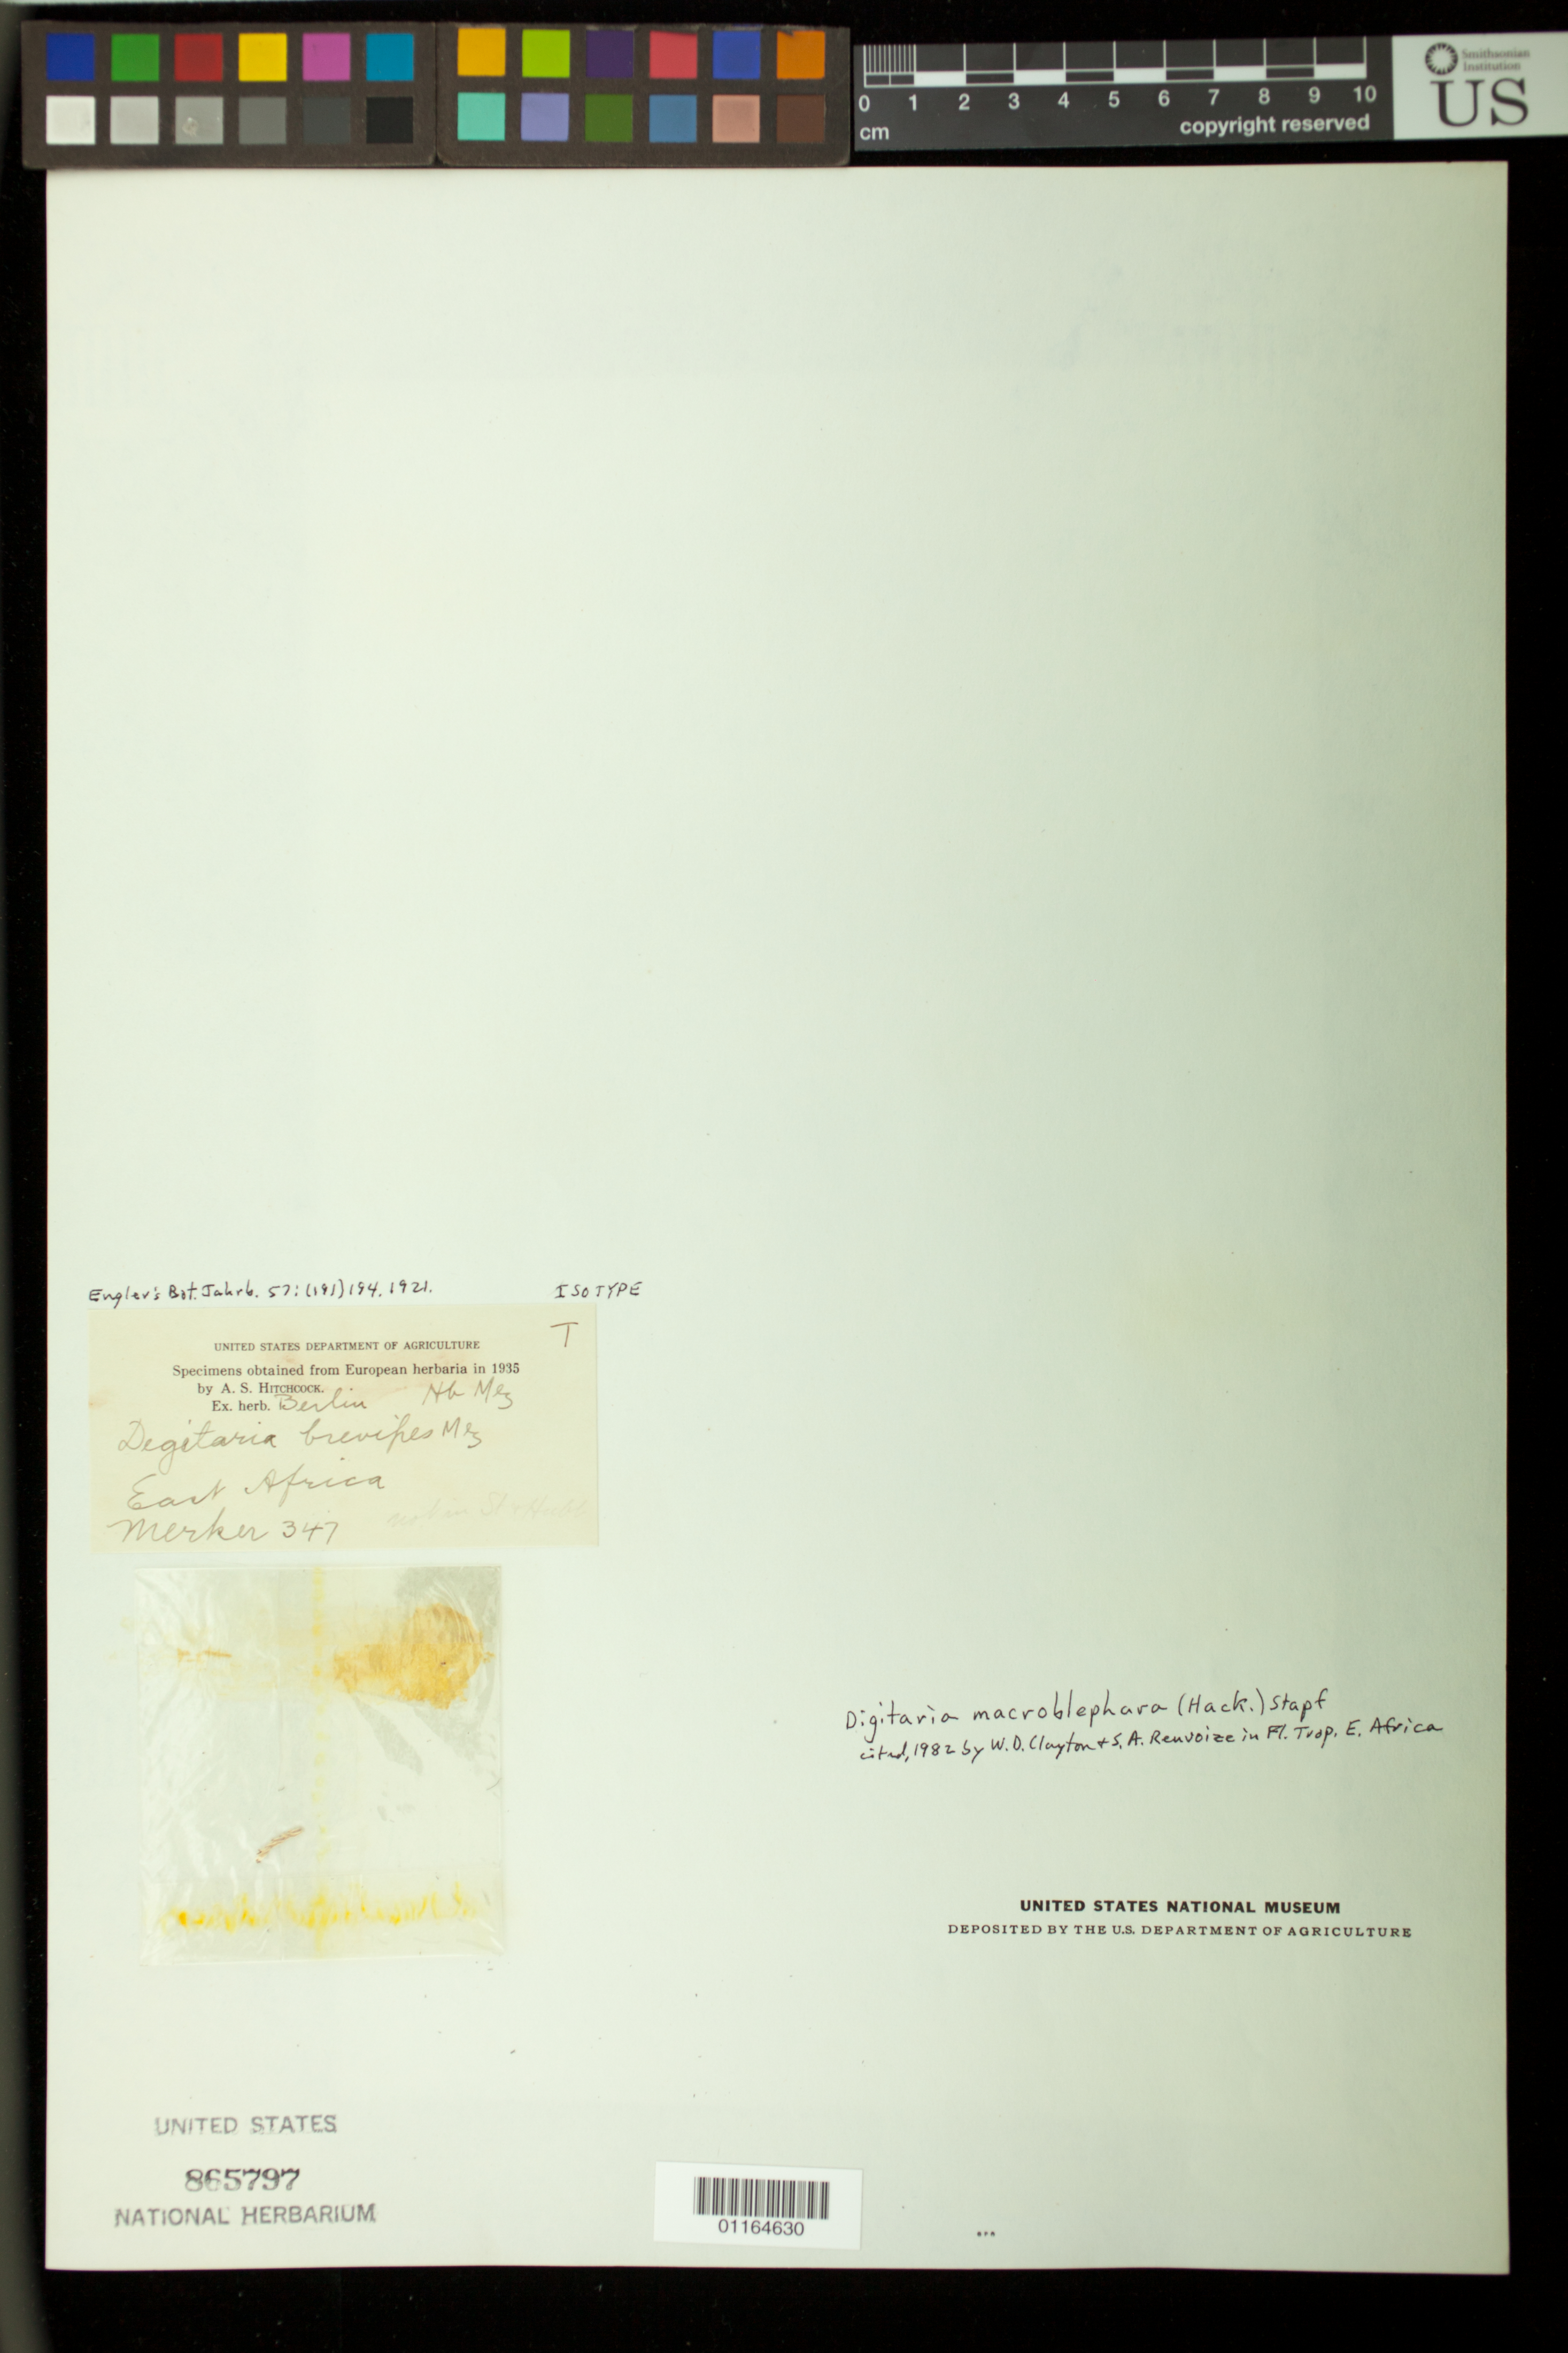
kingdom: Plantae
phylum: Tracheophyta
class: Liliopsida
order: Poales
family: Poaceae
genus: Digitaria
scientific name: Digitaria brevipes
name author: Mez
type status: Type Collection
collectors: M. Merker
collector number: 347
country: Tanzania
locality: E. Africa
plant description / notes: Fragmentary material of type specimen ex herb. Mez (Berlin)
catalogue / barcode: US 865797